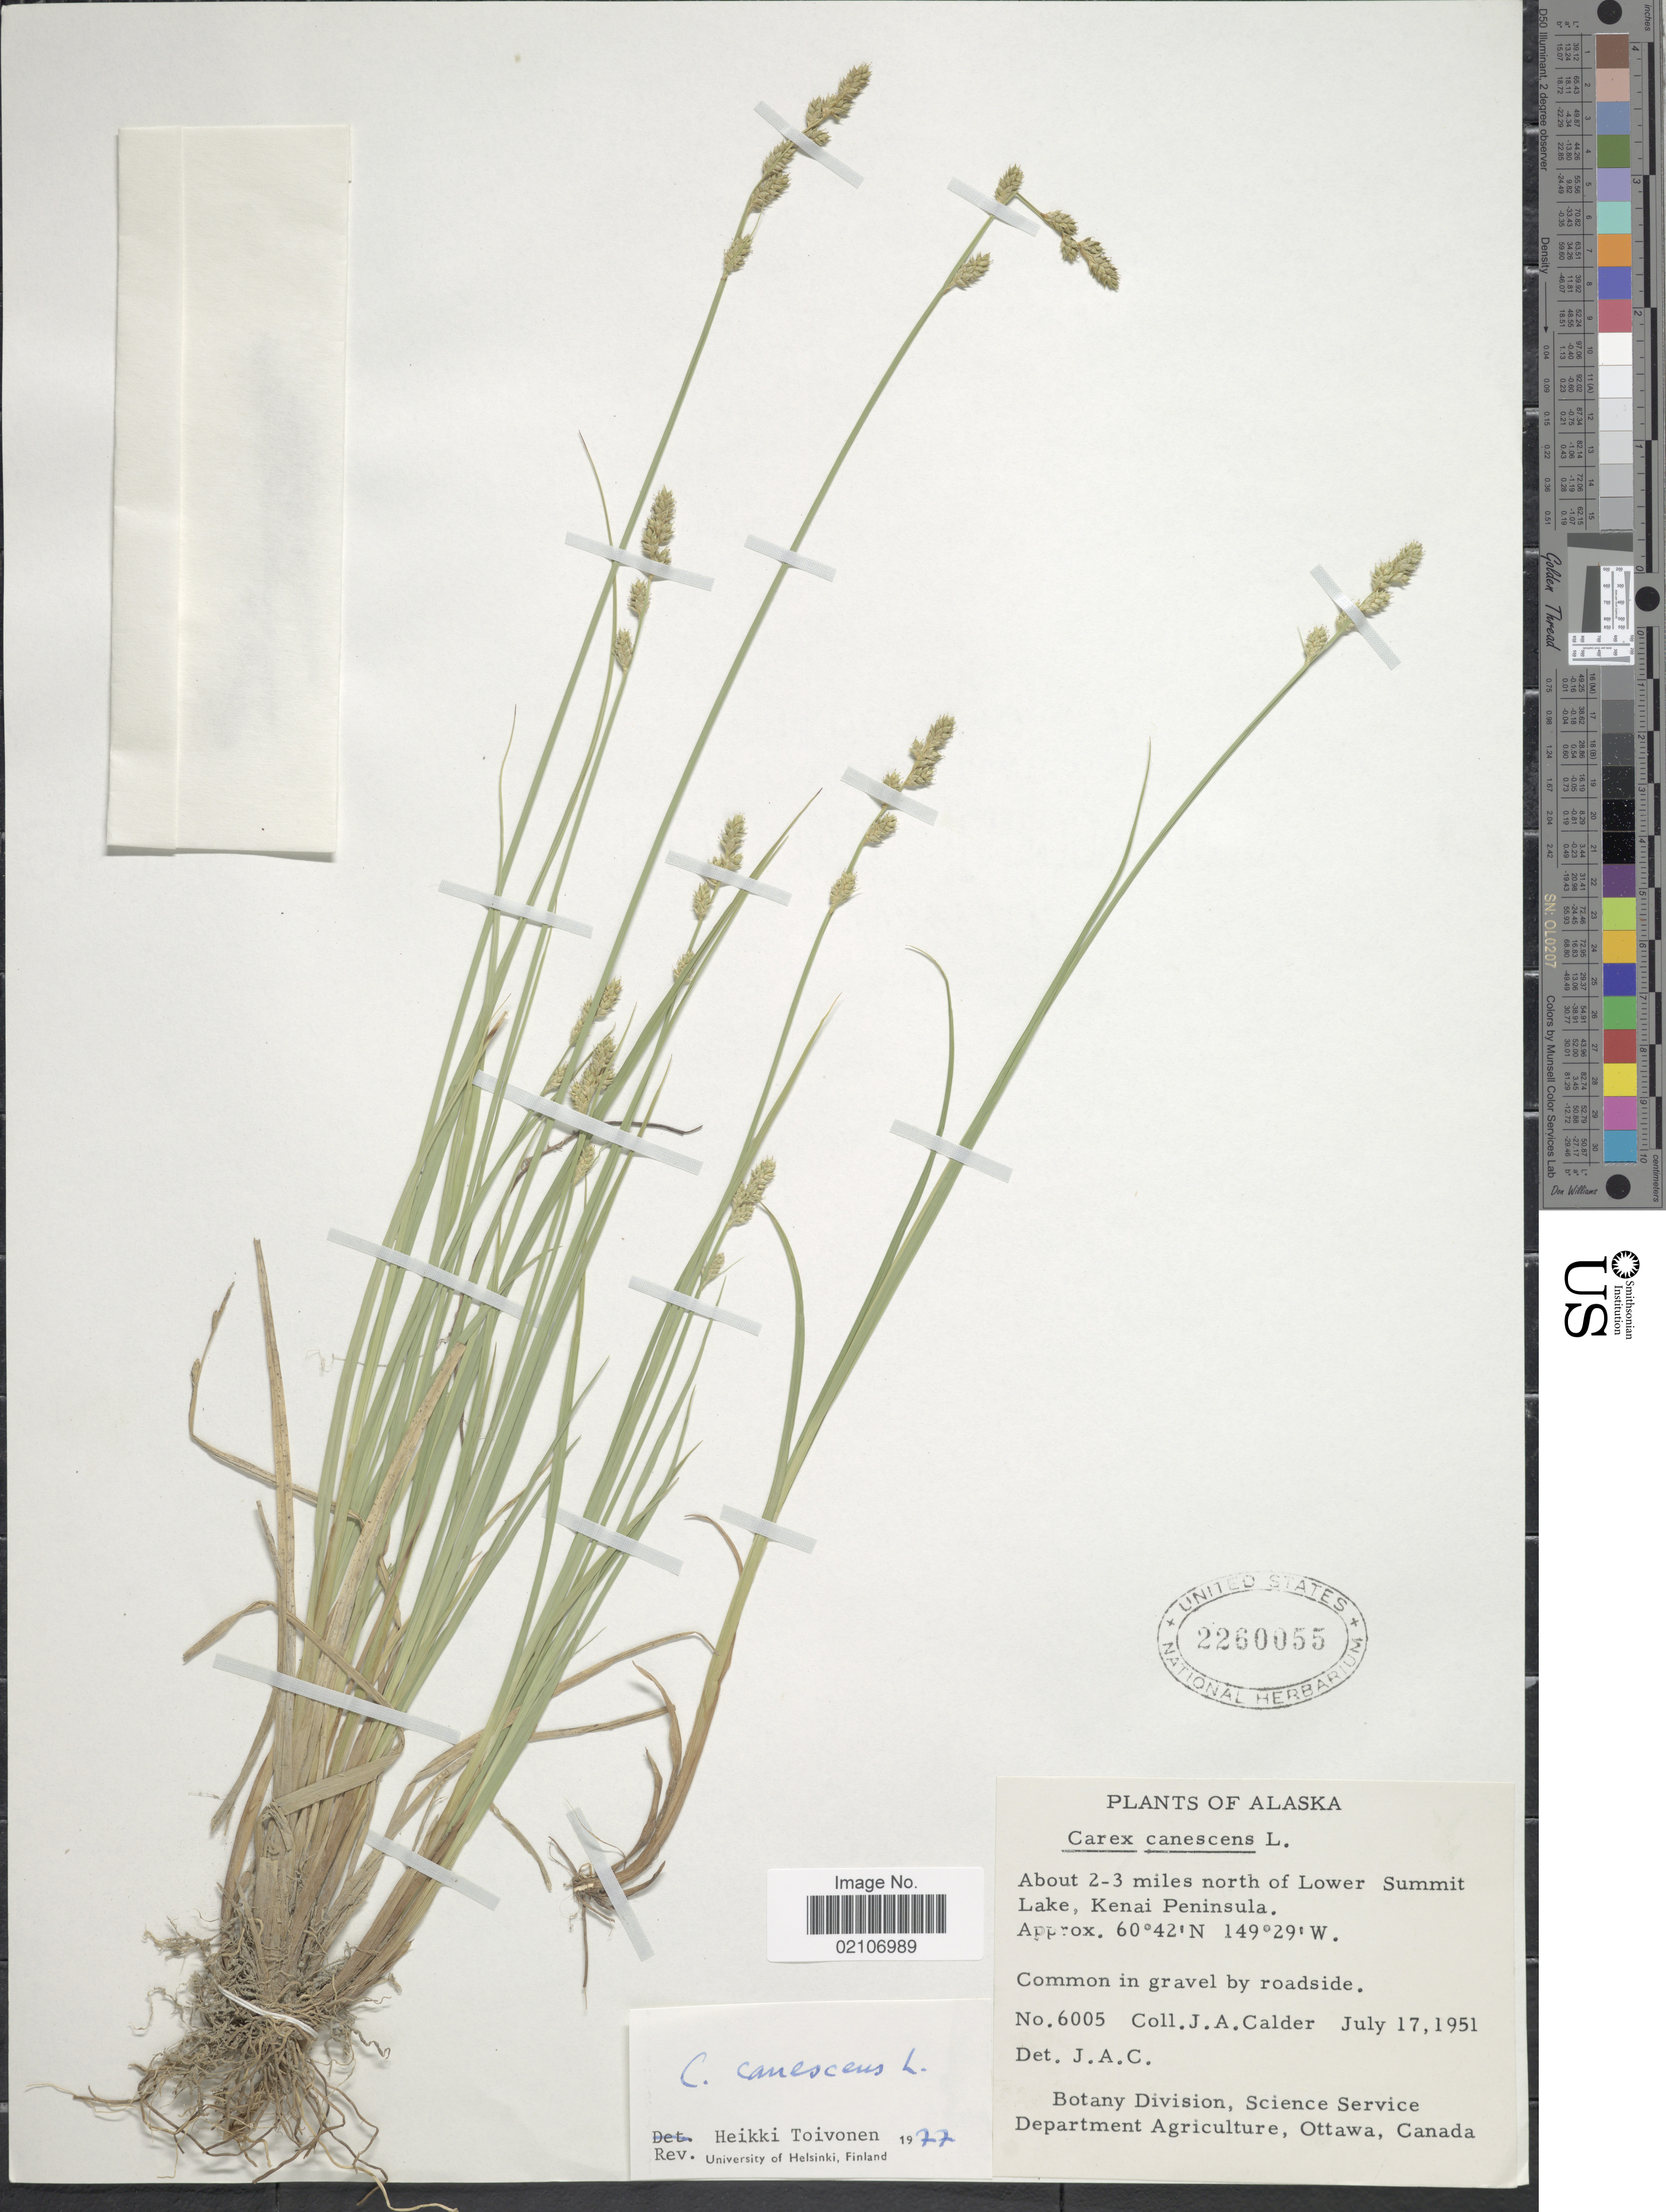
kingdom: Plantae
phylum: Tracheophyta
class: Liliopsida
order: Poales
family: Cyperaceae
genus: Carex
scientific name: Carex canescens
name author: L.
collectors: J. A. Calder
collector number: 6005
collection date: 1951-07-17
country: United States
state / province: Alaska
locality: About 2-3 miles north of Lower Summit Lake, Kenai Peninsula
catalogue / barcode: US 2260055